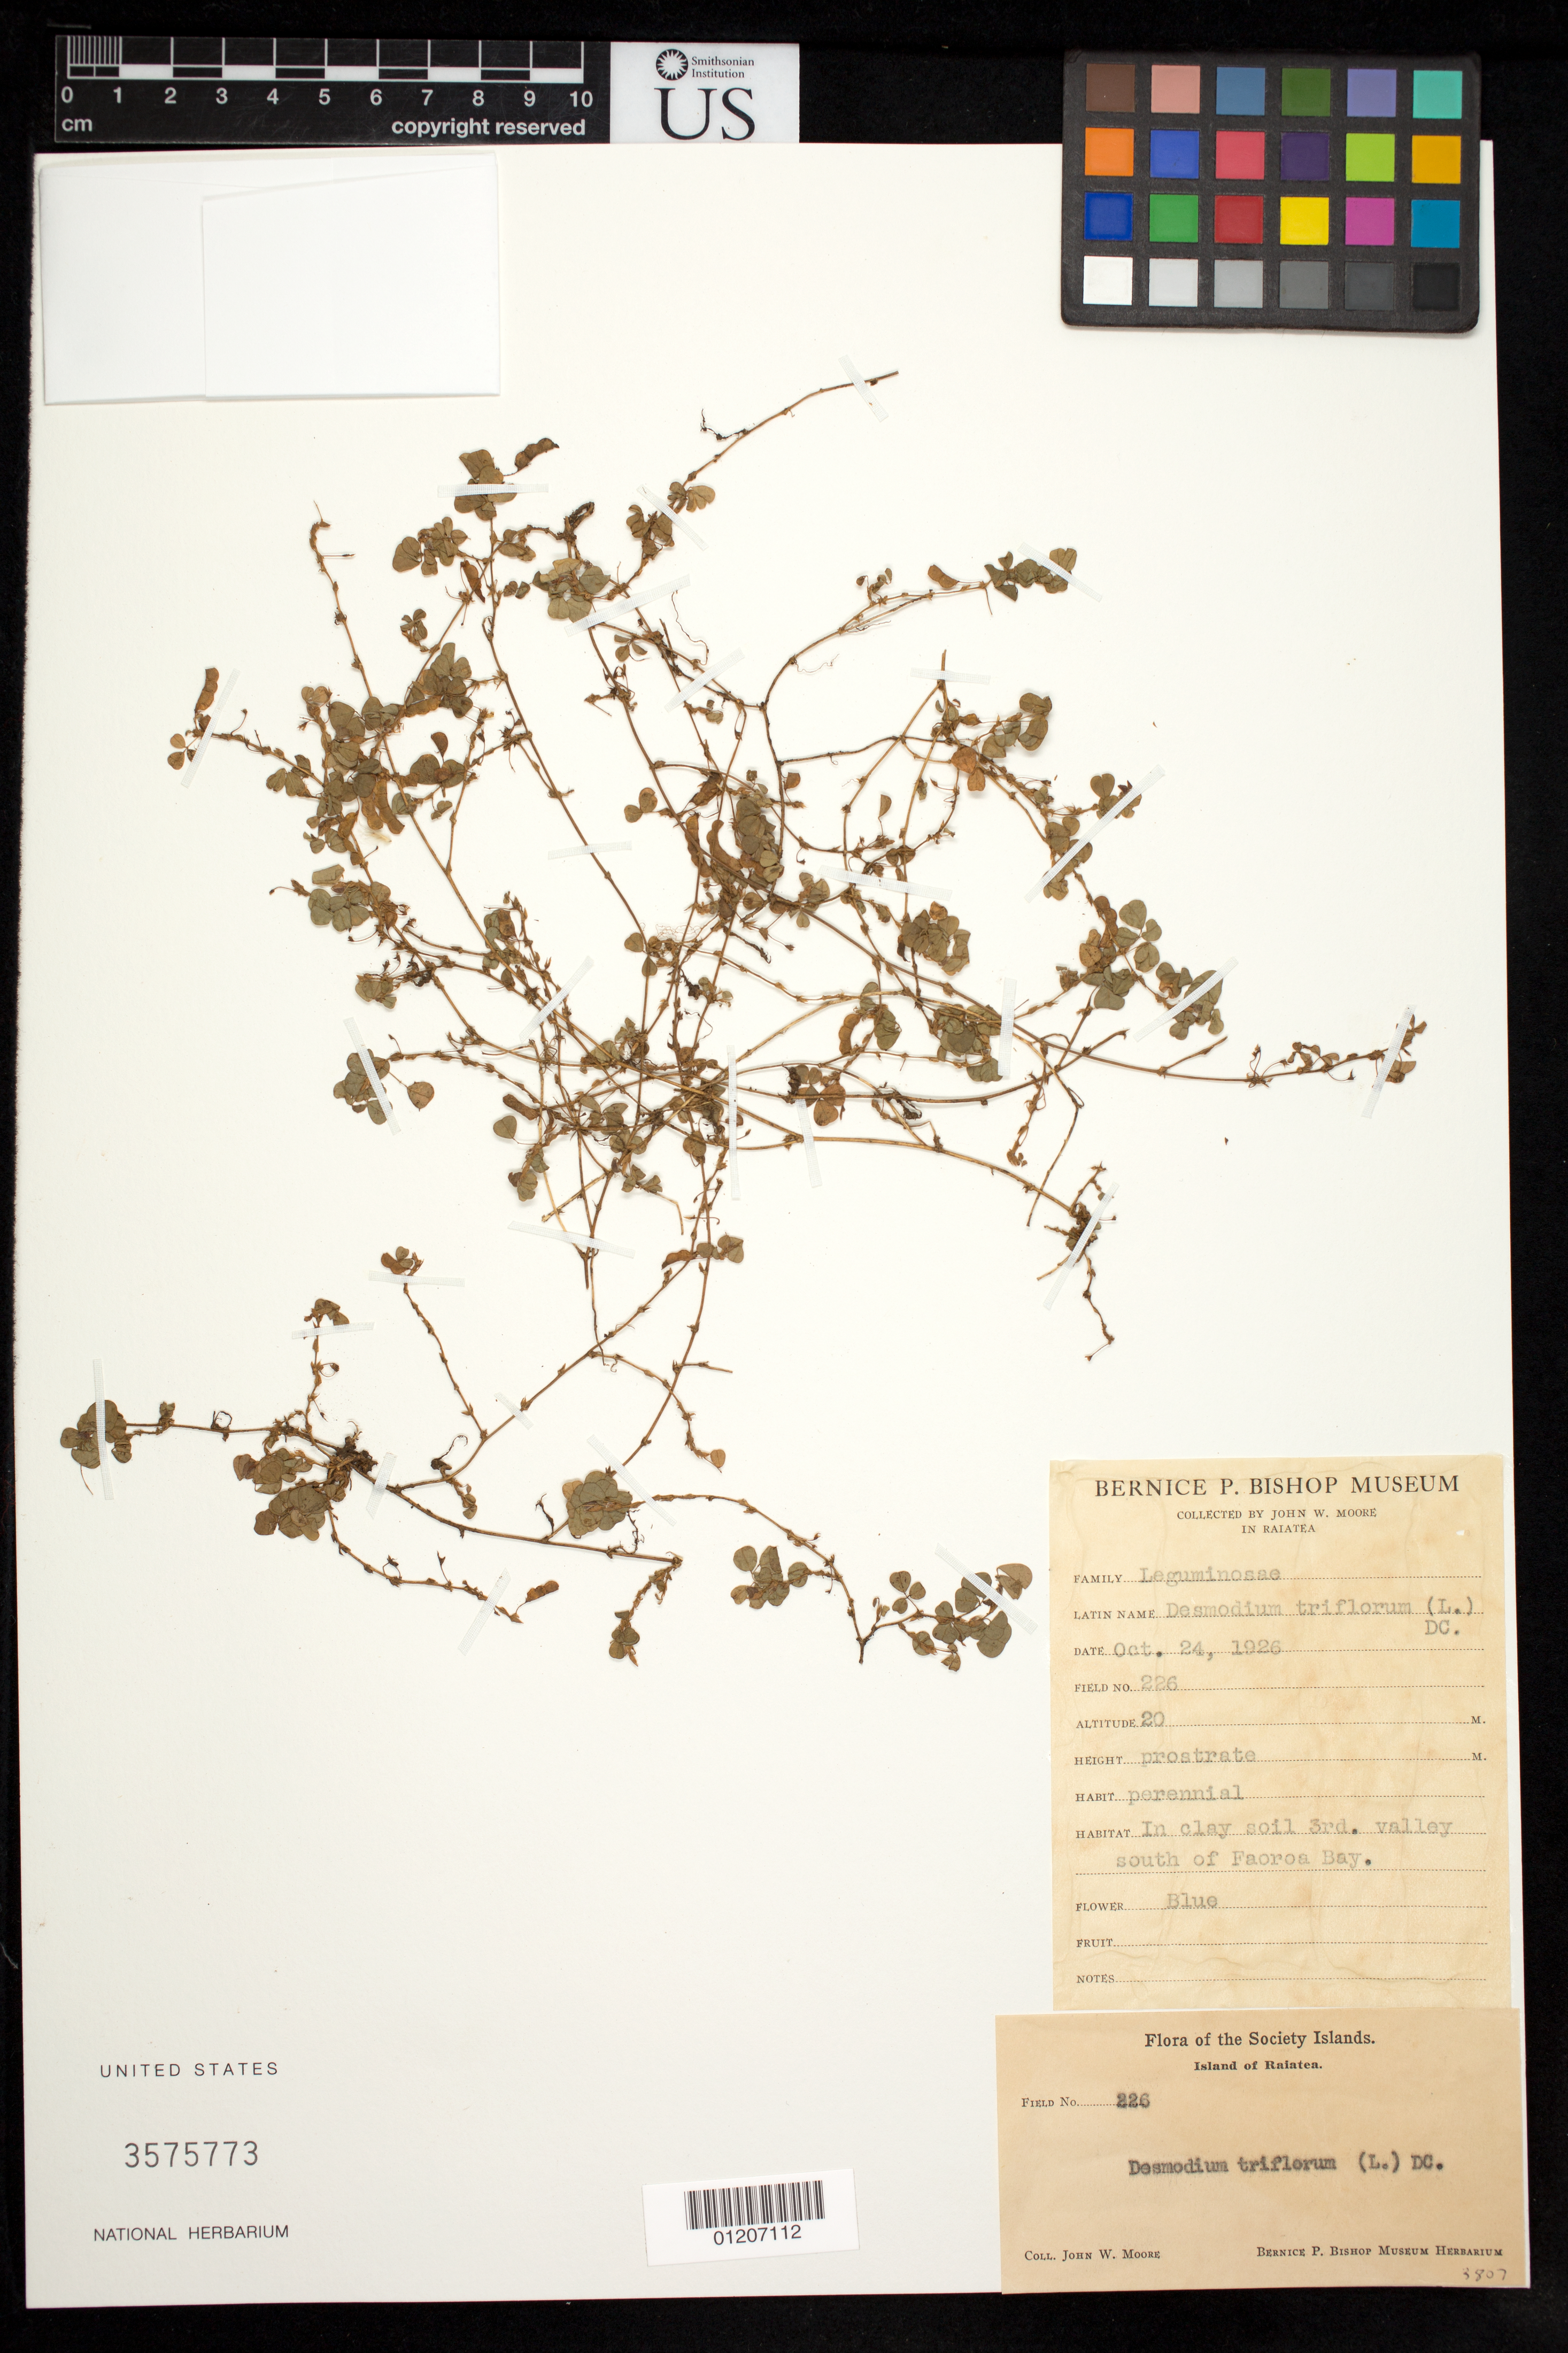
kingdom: Plantae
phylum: Tracheophyta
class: Magnoliopsida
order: Fabales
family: Fabaceae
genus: Grona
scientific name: Grona triflora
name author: (L.) H. Ohashi & K. Ohashi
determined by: Strong, Mark T., (BOT), Smithsonian Institution - National Museum of Natural History (UNITED STATES)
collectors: J. Moore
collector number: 226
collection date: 1926-10-24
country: French Polynesia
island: Raiatea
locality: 3rd valley south of Faoroa Bay.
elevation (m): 20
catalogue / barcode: US 3575773